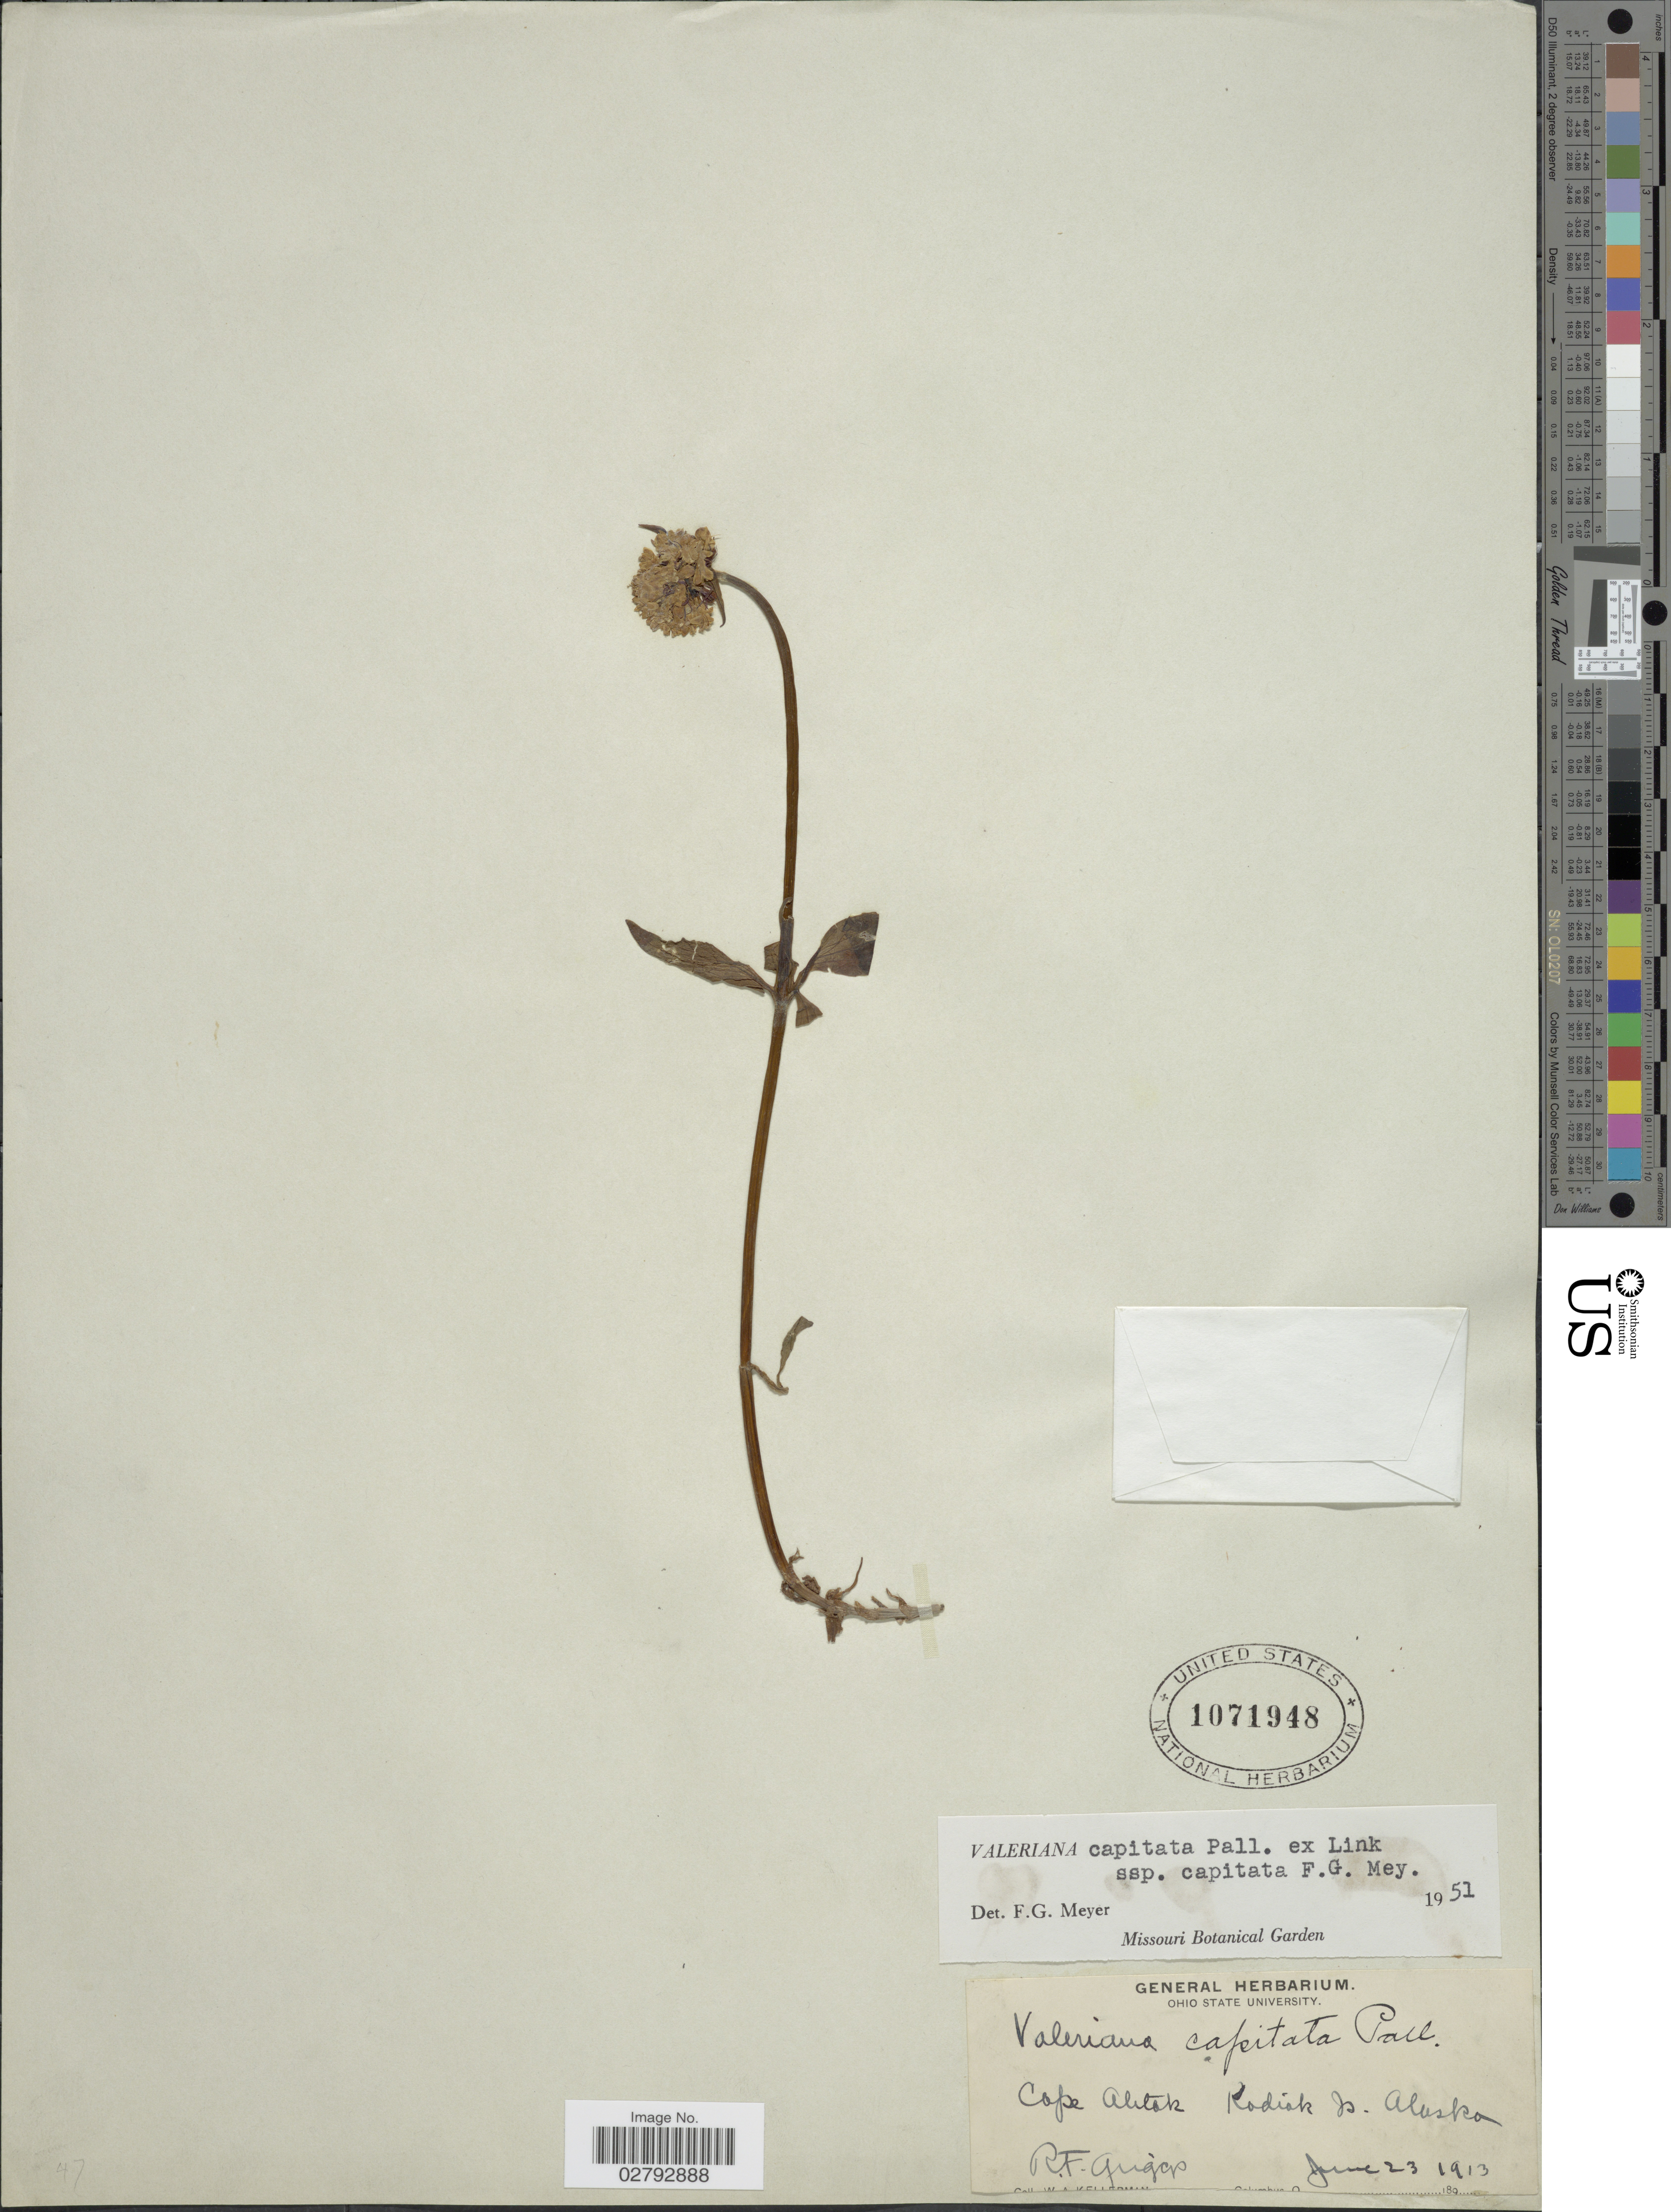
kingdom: Plantae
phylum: Tracheophyta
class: Magnoliopsida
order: Dipsacales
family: Caprifoliaceae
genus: Valeriana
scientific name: Valeriana capitata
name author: Link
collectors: R. F. Griggs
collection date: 1913-06-23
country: United States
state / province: Alaska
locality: Cape Aletok. Kodiak Is.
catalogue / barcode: US 1071948